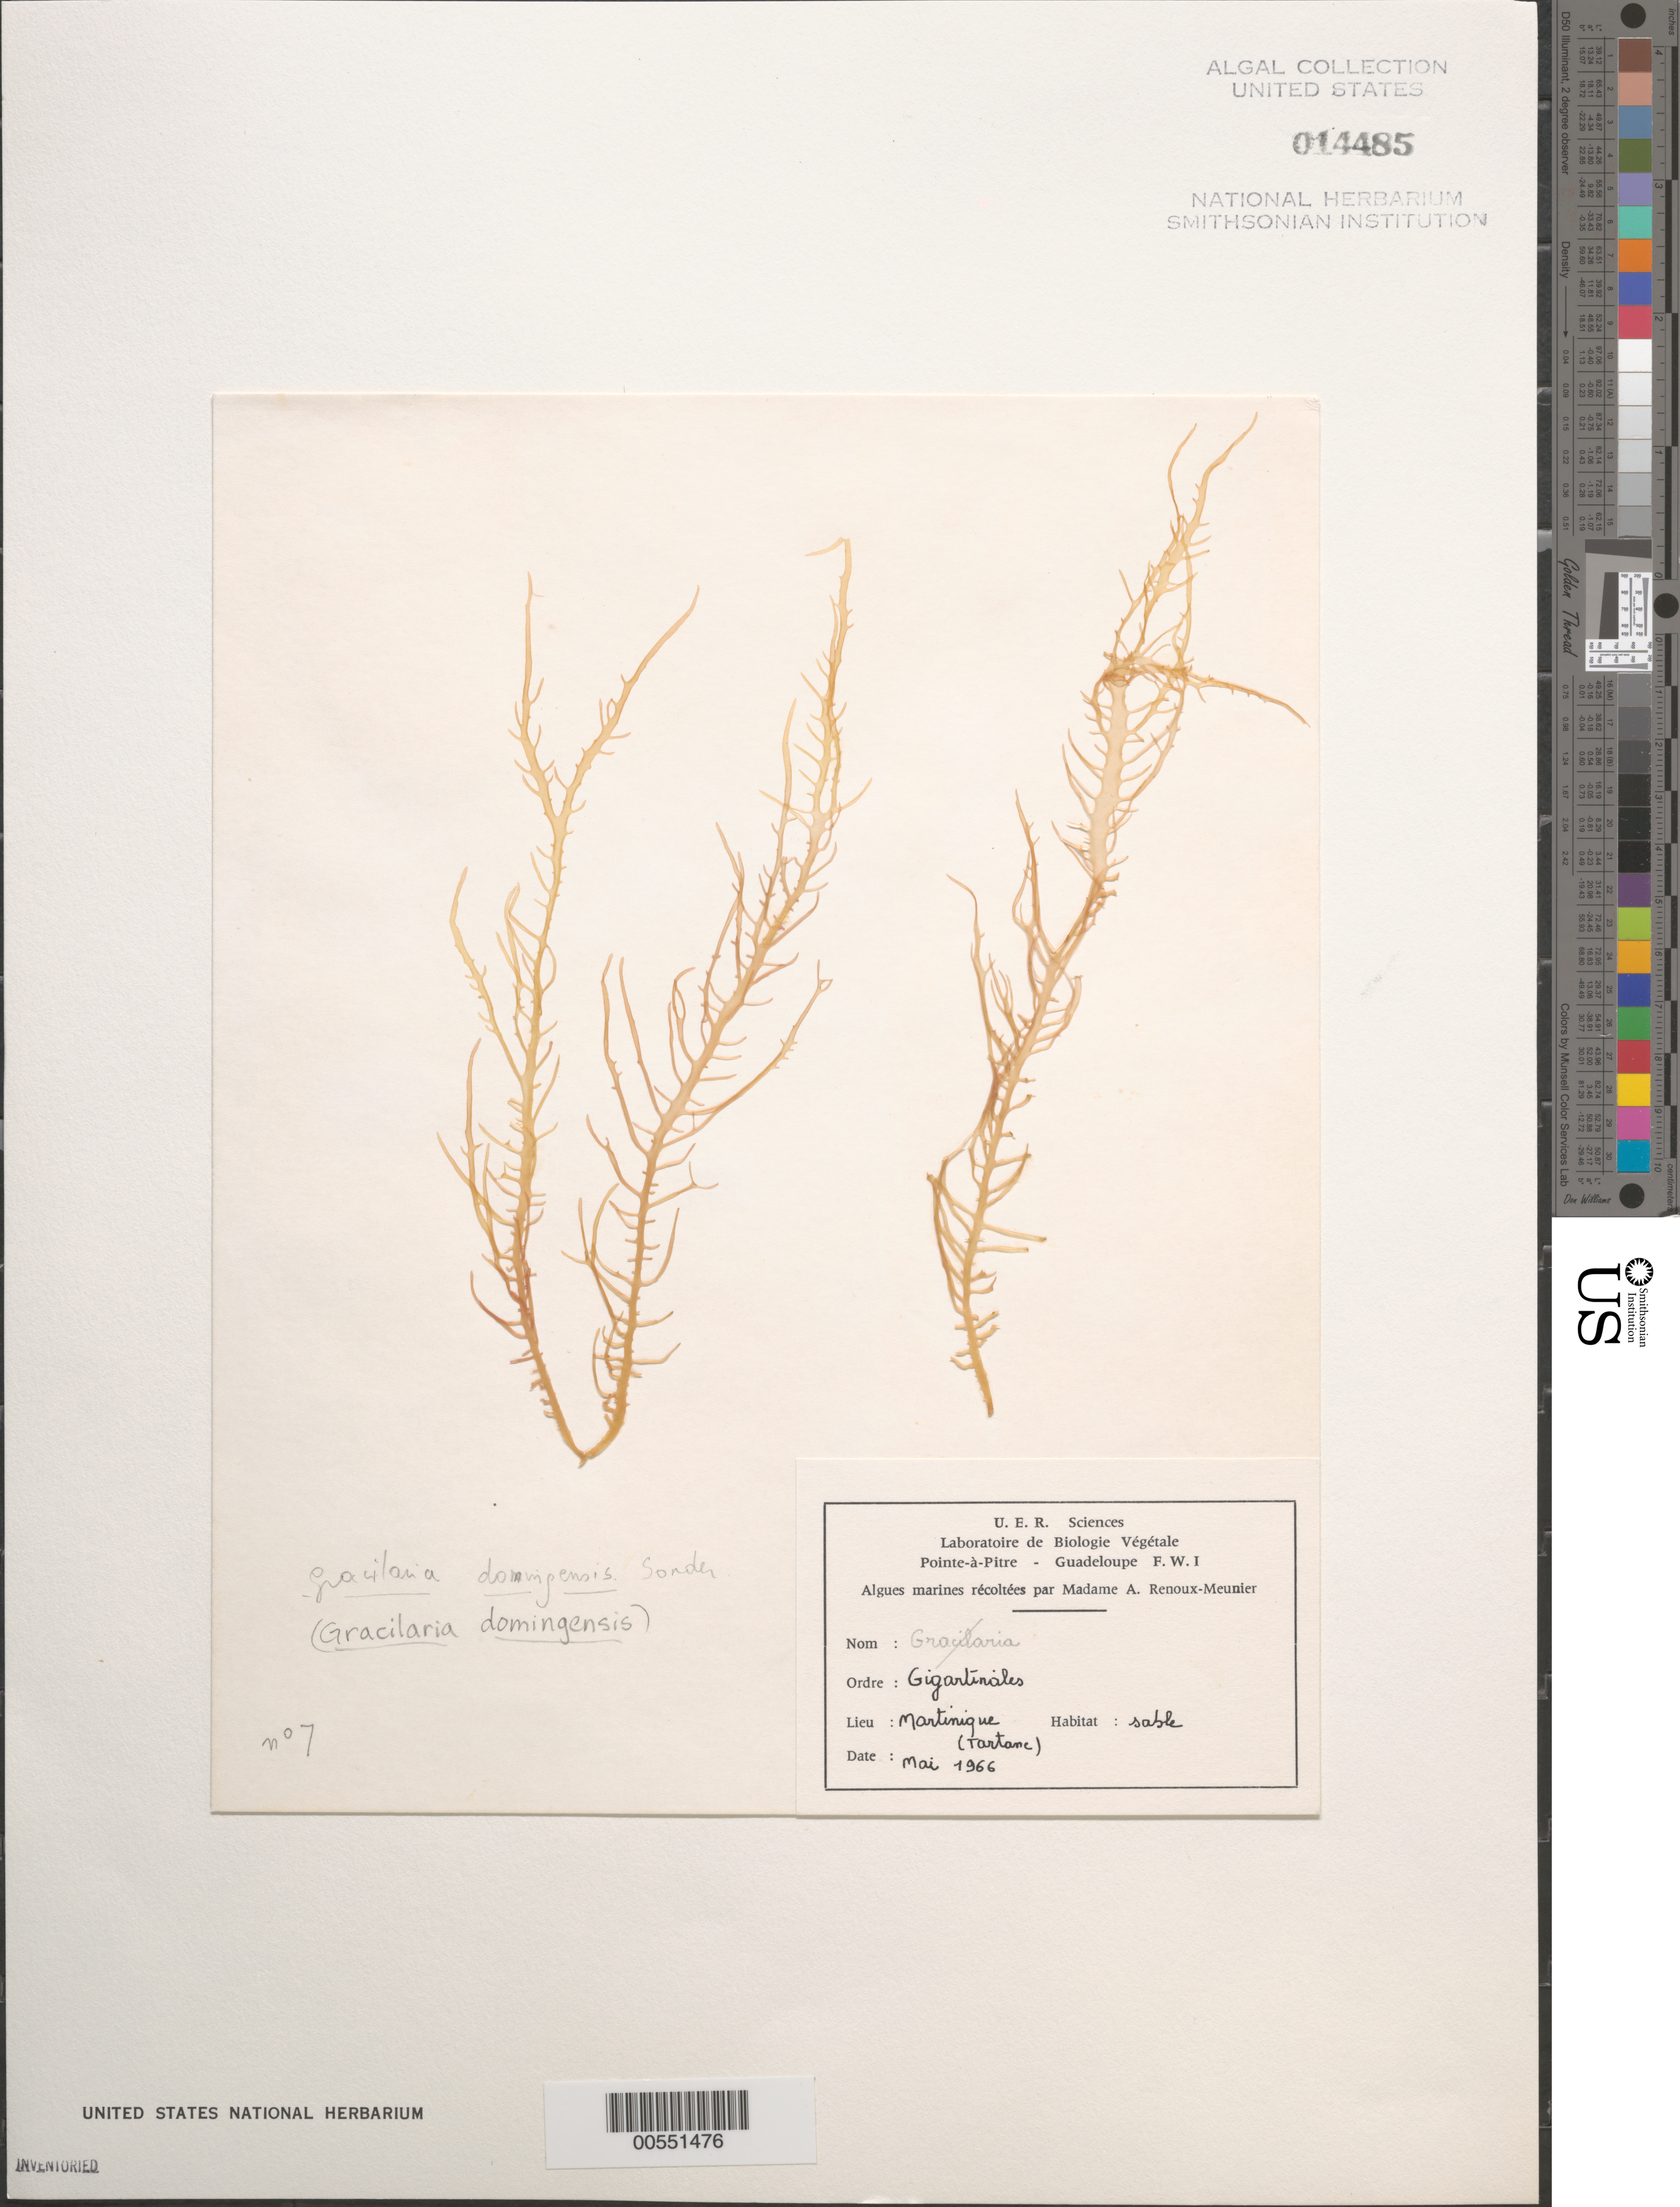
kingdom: Plantae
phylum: Rhodophyta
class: Florideophyceae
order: Gracilariales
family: Gracilariaceae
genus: Gracilaria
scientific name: Gracilaria domingensis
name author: (Kütz.) O.G. Sond. in Dickie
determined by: Fredericq, S.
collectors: A. Renoux-Meunier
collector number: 7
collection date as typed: May 1966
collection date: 1966-05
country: Martinique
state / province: La Trinité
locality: Tartane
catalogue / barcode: US 14485